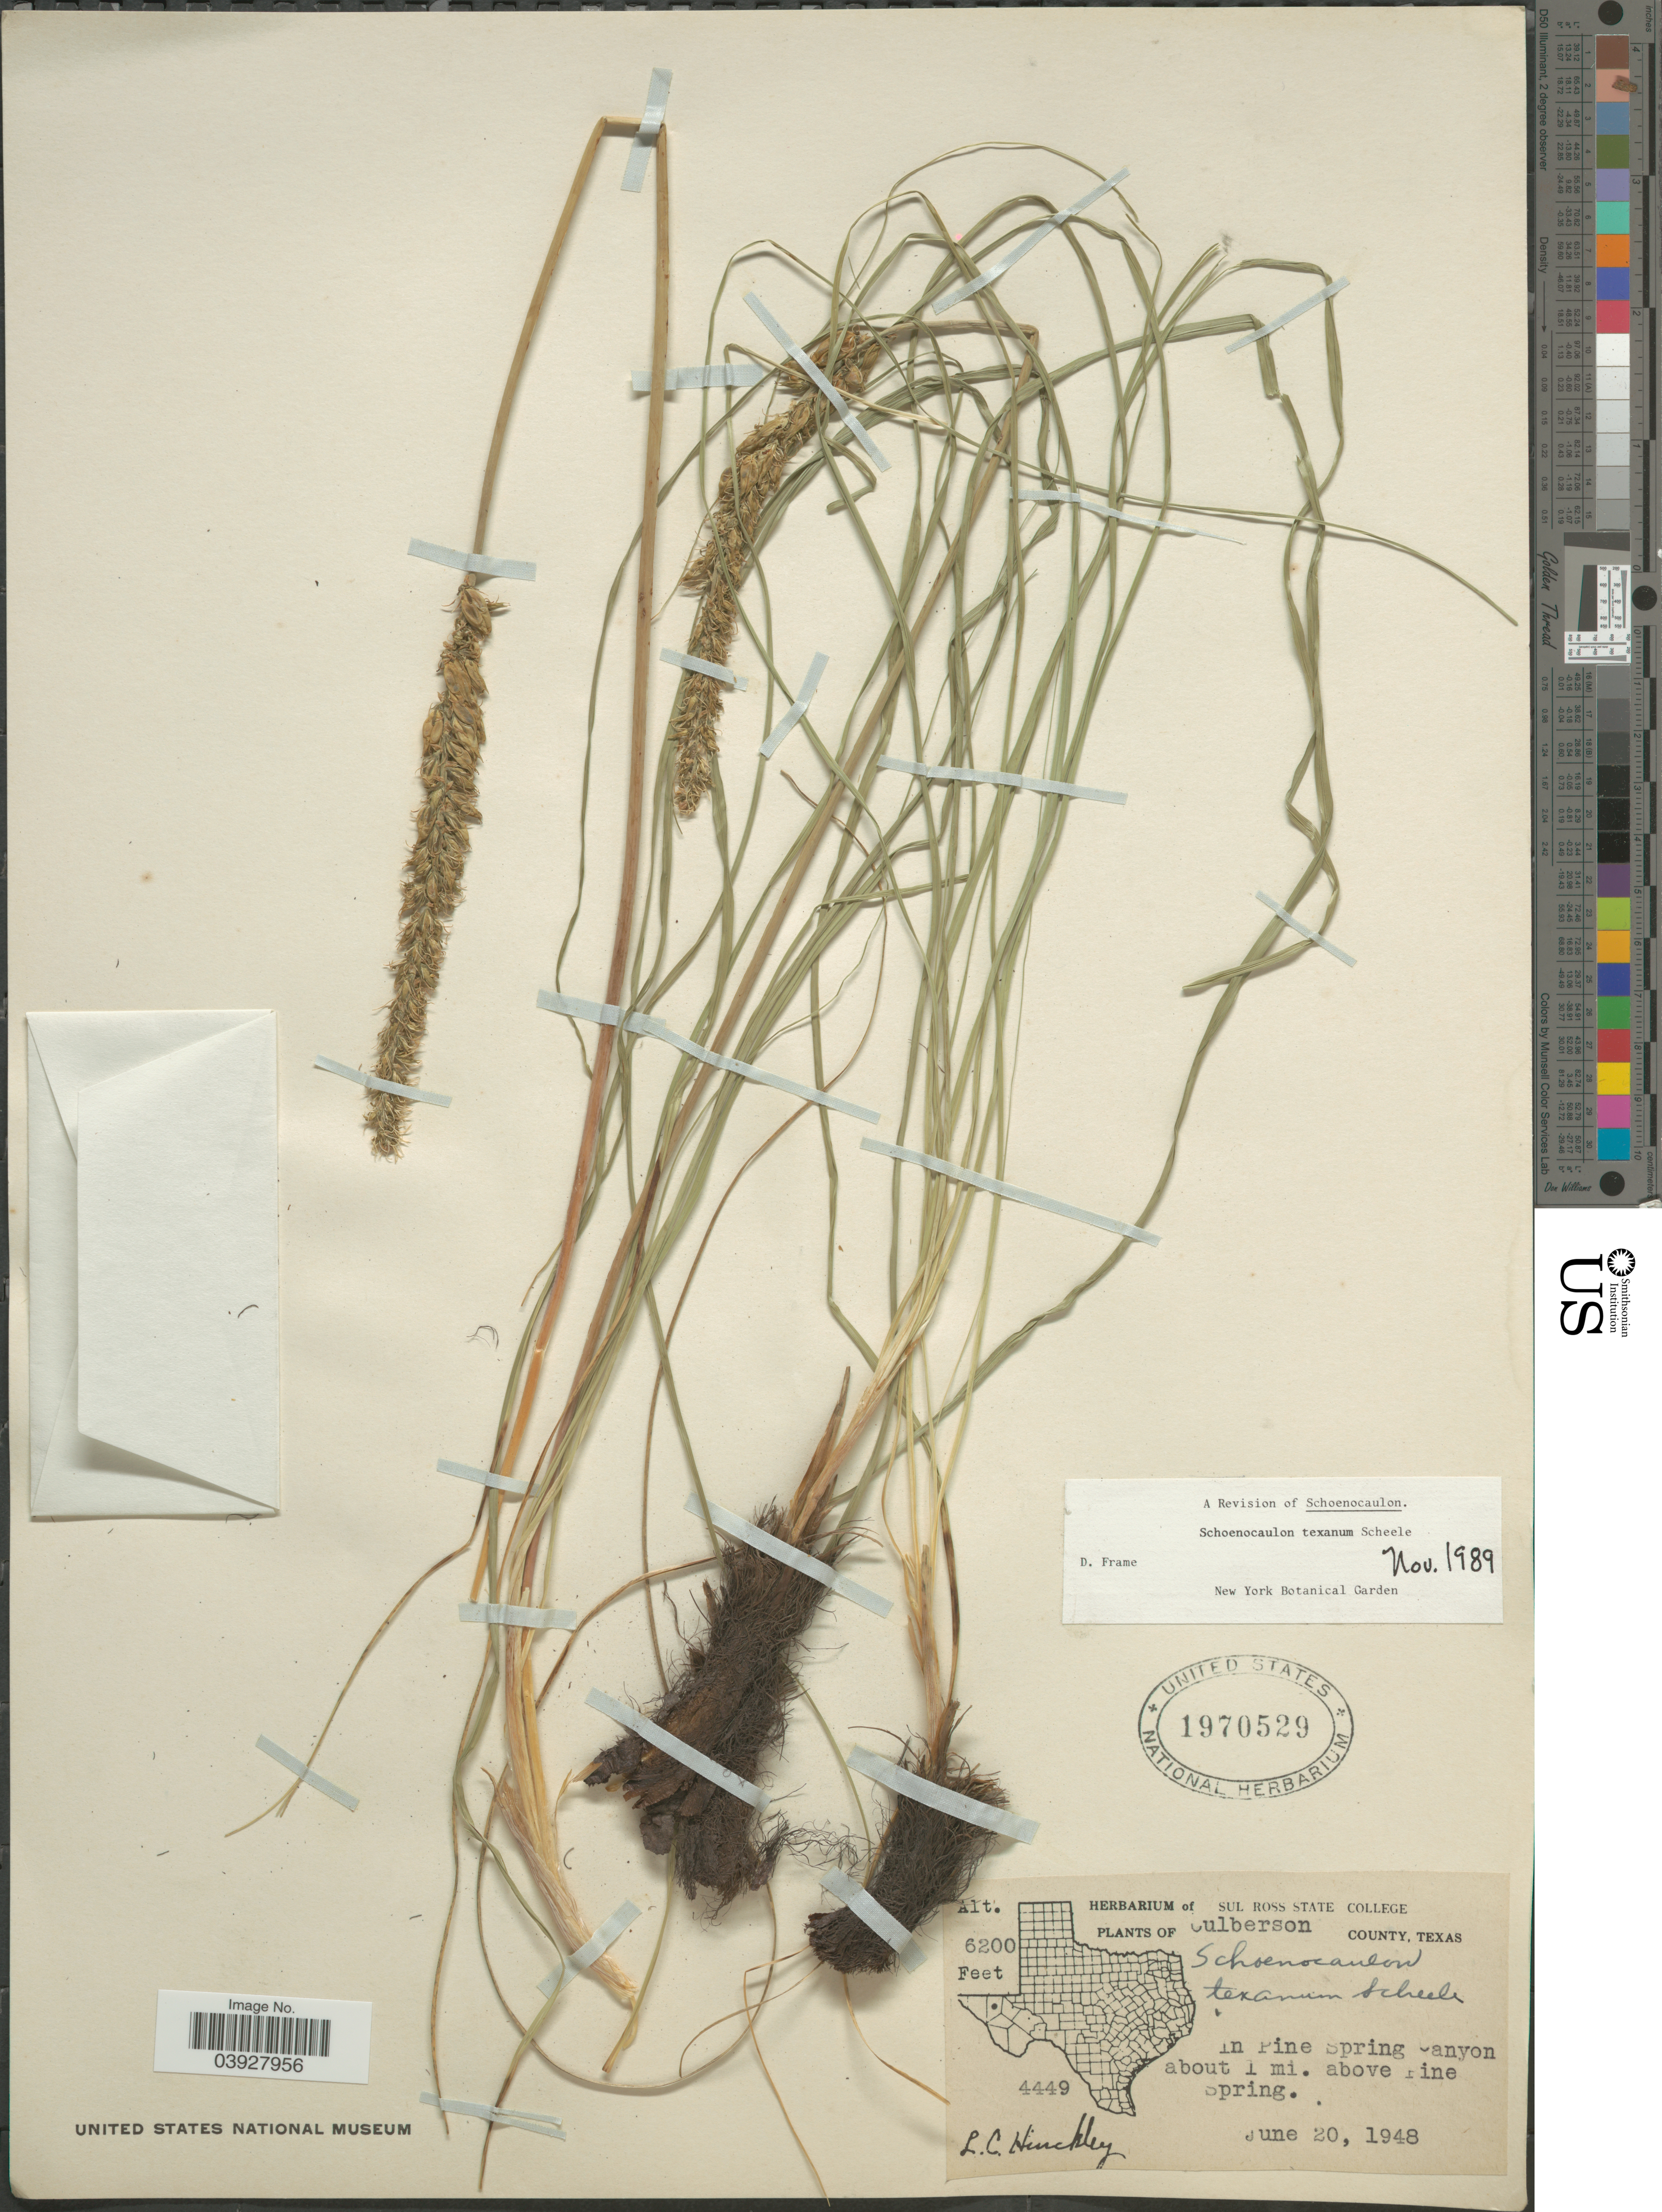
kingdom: Plantae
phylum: Tracheophyta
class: Liliopsida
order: Liliales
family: Melanthiaceae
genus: Schoenocaulon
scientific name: Schoenocaulon texanum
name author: Scheele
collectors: L. Hinckley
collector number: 4449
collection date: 1948-06-20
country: United States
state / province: Texas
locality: Culberson County. In Pine Spring Canyon about 1 mi. above Pine Spring.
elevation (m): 1890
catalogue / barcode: US 1970529